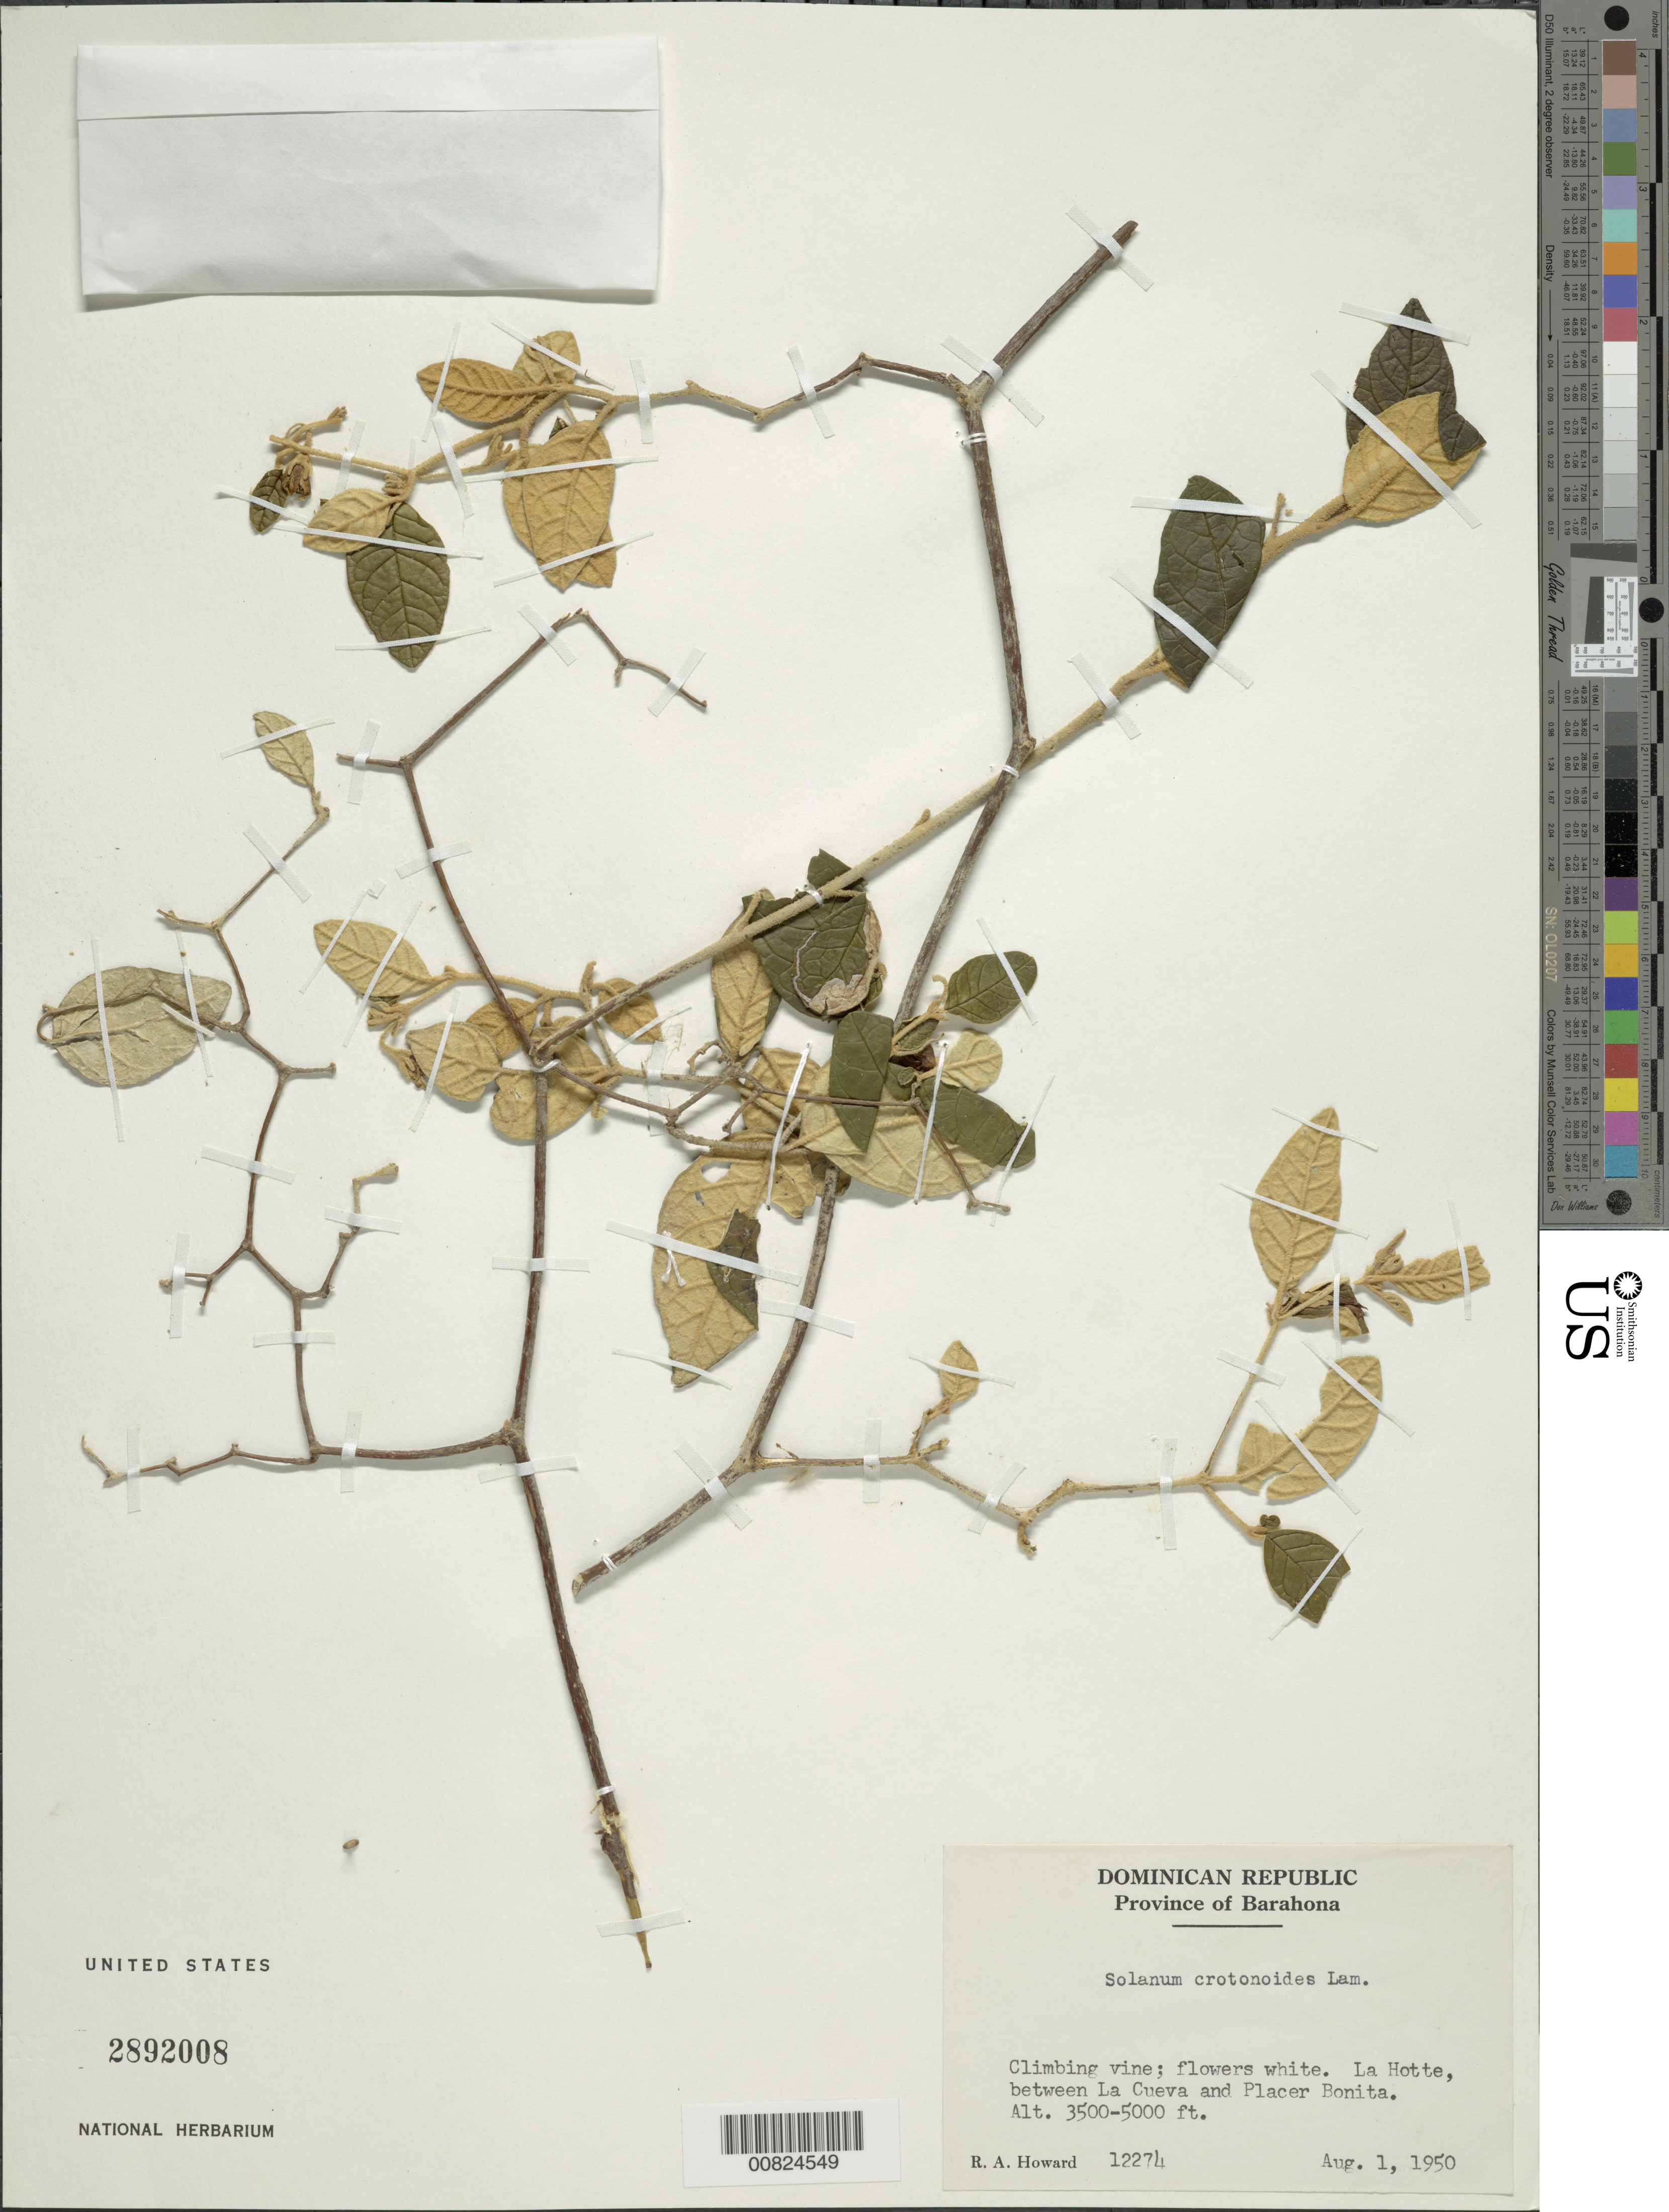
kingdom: Plantae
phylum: Tracheophyta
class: Magnoliopsida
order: Solanales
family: Solanaceae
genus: Solanum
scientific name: Solanum crotonoides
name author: Lam.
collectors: R. A. Howard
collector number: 12274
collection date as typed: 01 Aug 1950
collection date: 1950-08-01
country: Dominican Republic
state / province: Barahona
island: Hispaniola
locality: La Hotte, between La Cueva and Placer Bonita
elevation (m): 1067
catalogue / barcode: US 2892008